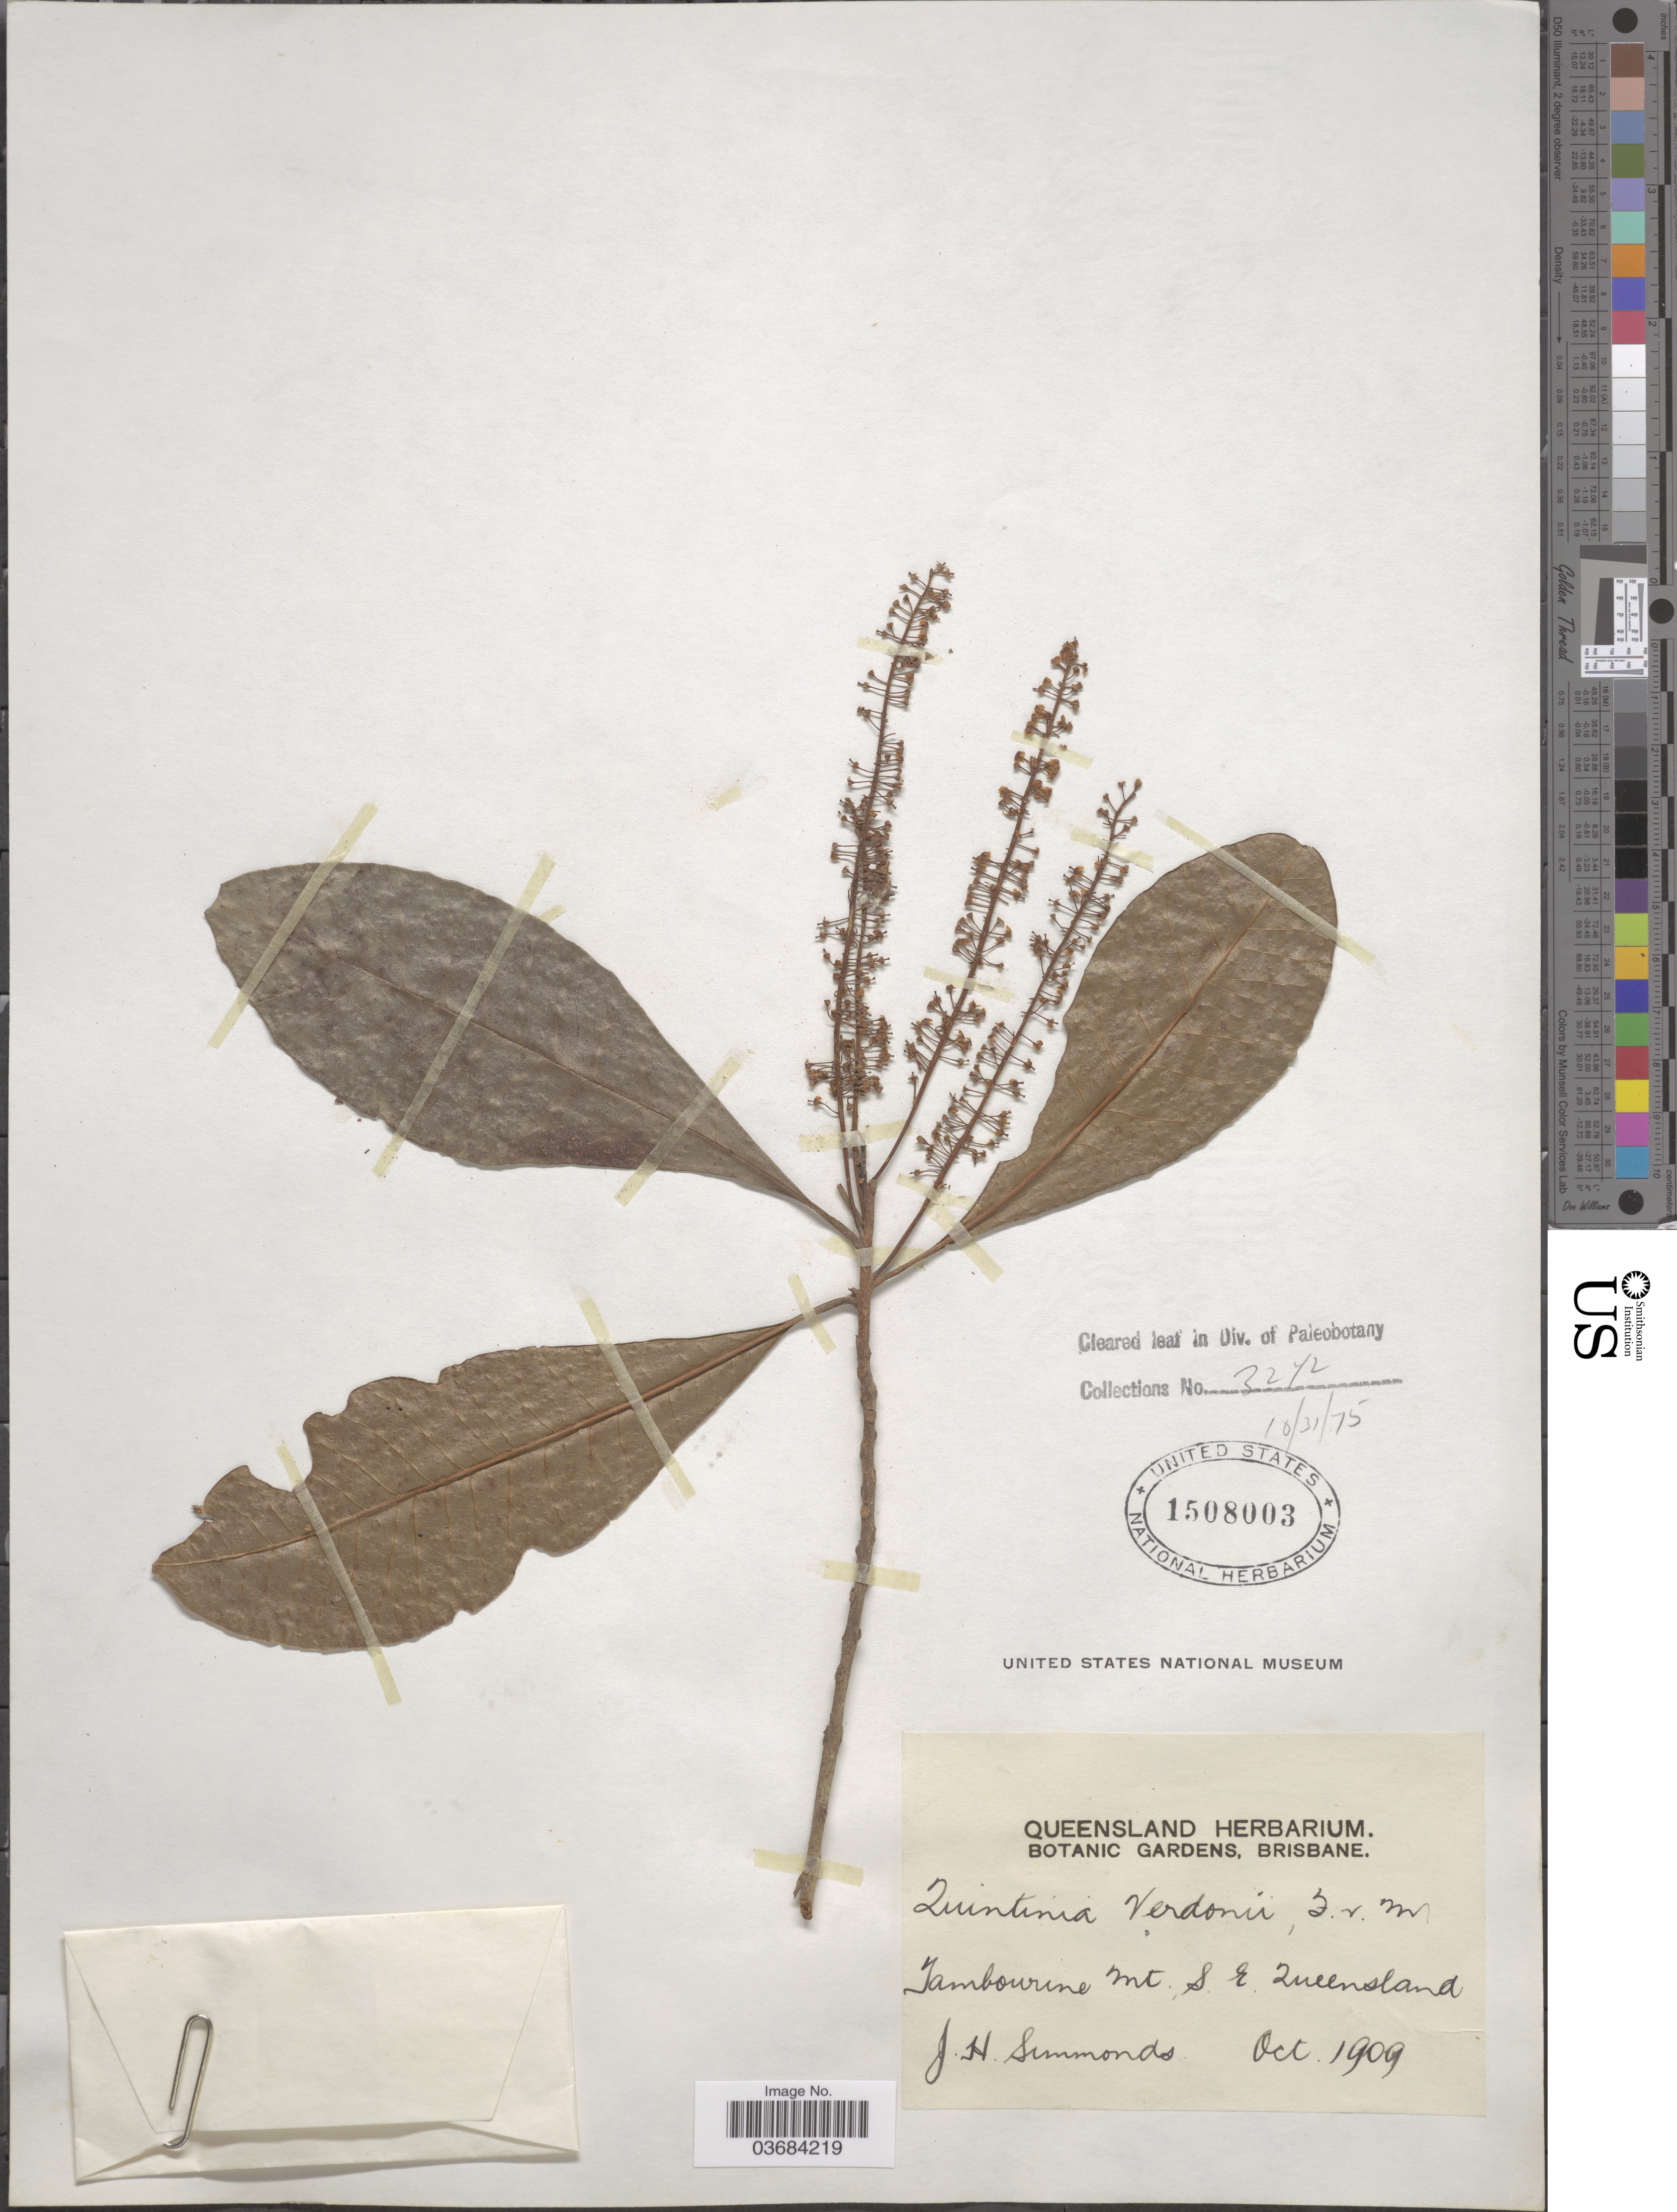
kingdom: Plantae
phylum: Tracheophyta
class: Magnoliopsida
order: Paracryphiales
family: Paracryphiaceae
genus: Quintinia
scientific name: Quintinia verdonii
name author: F. Muell.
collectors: J. Simmonds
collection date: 1909-10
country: Australia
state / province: Queensland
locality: Tambourine Mt., S.E. Queensland.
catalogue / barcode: US 1508003